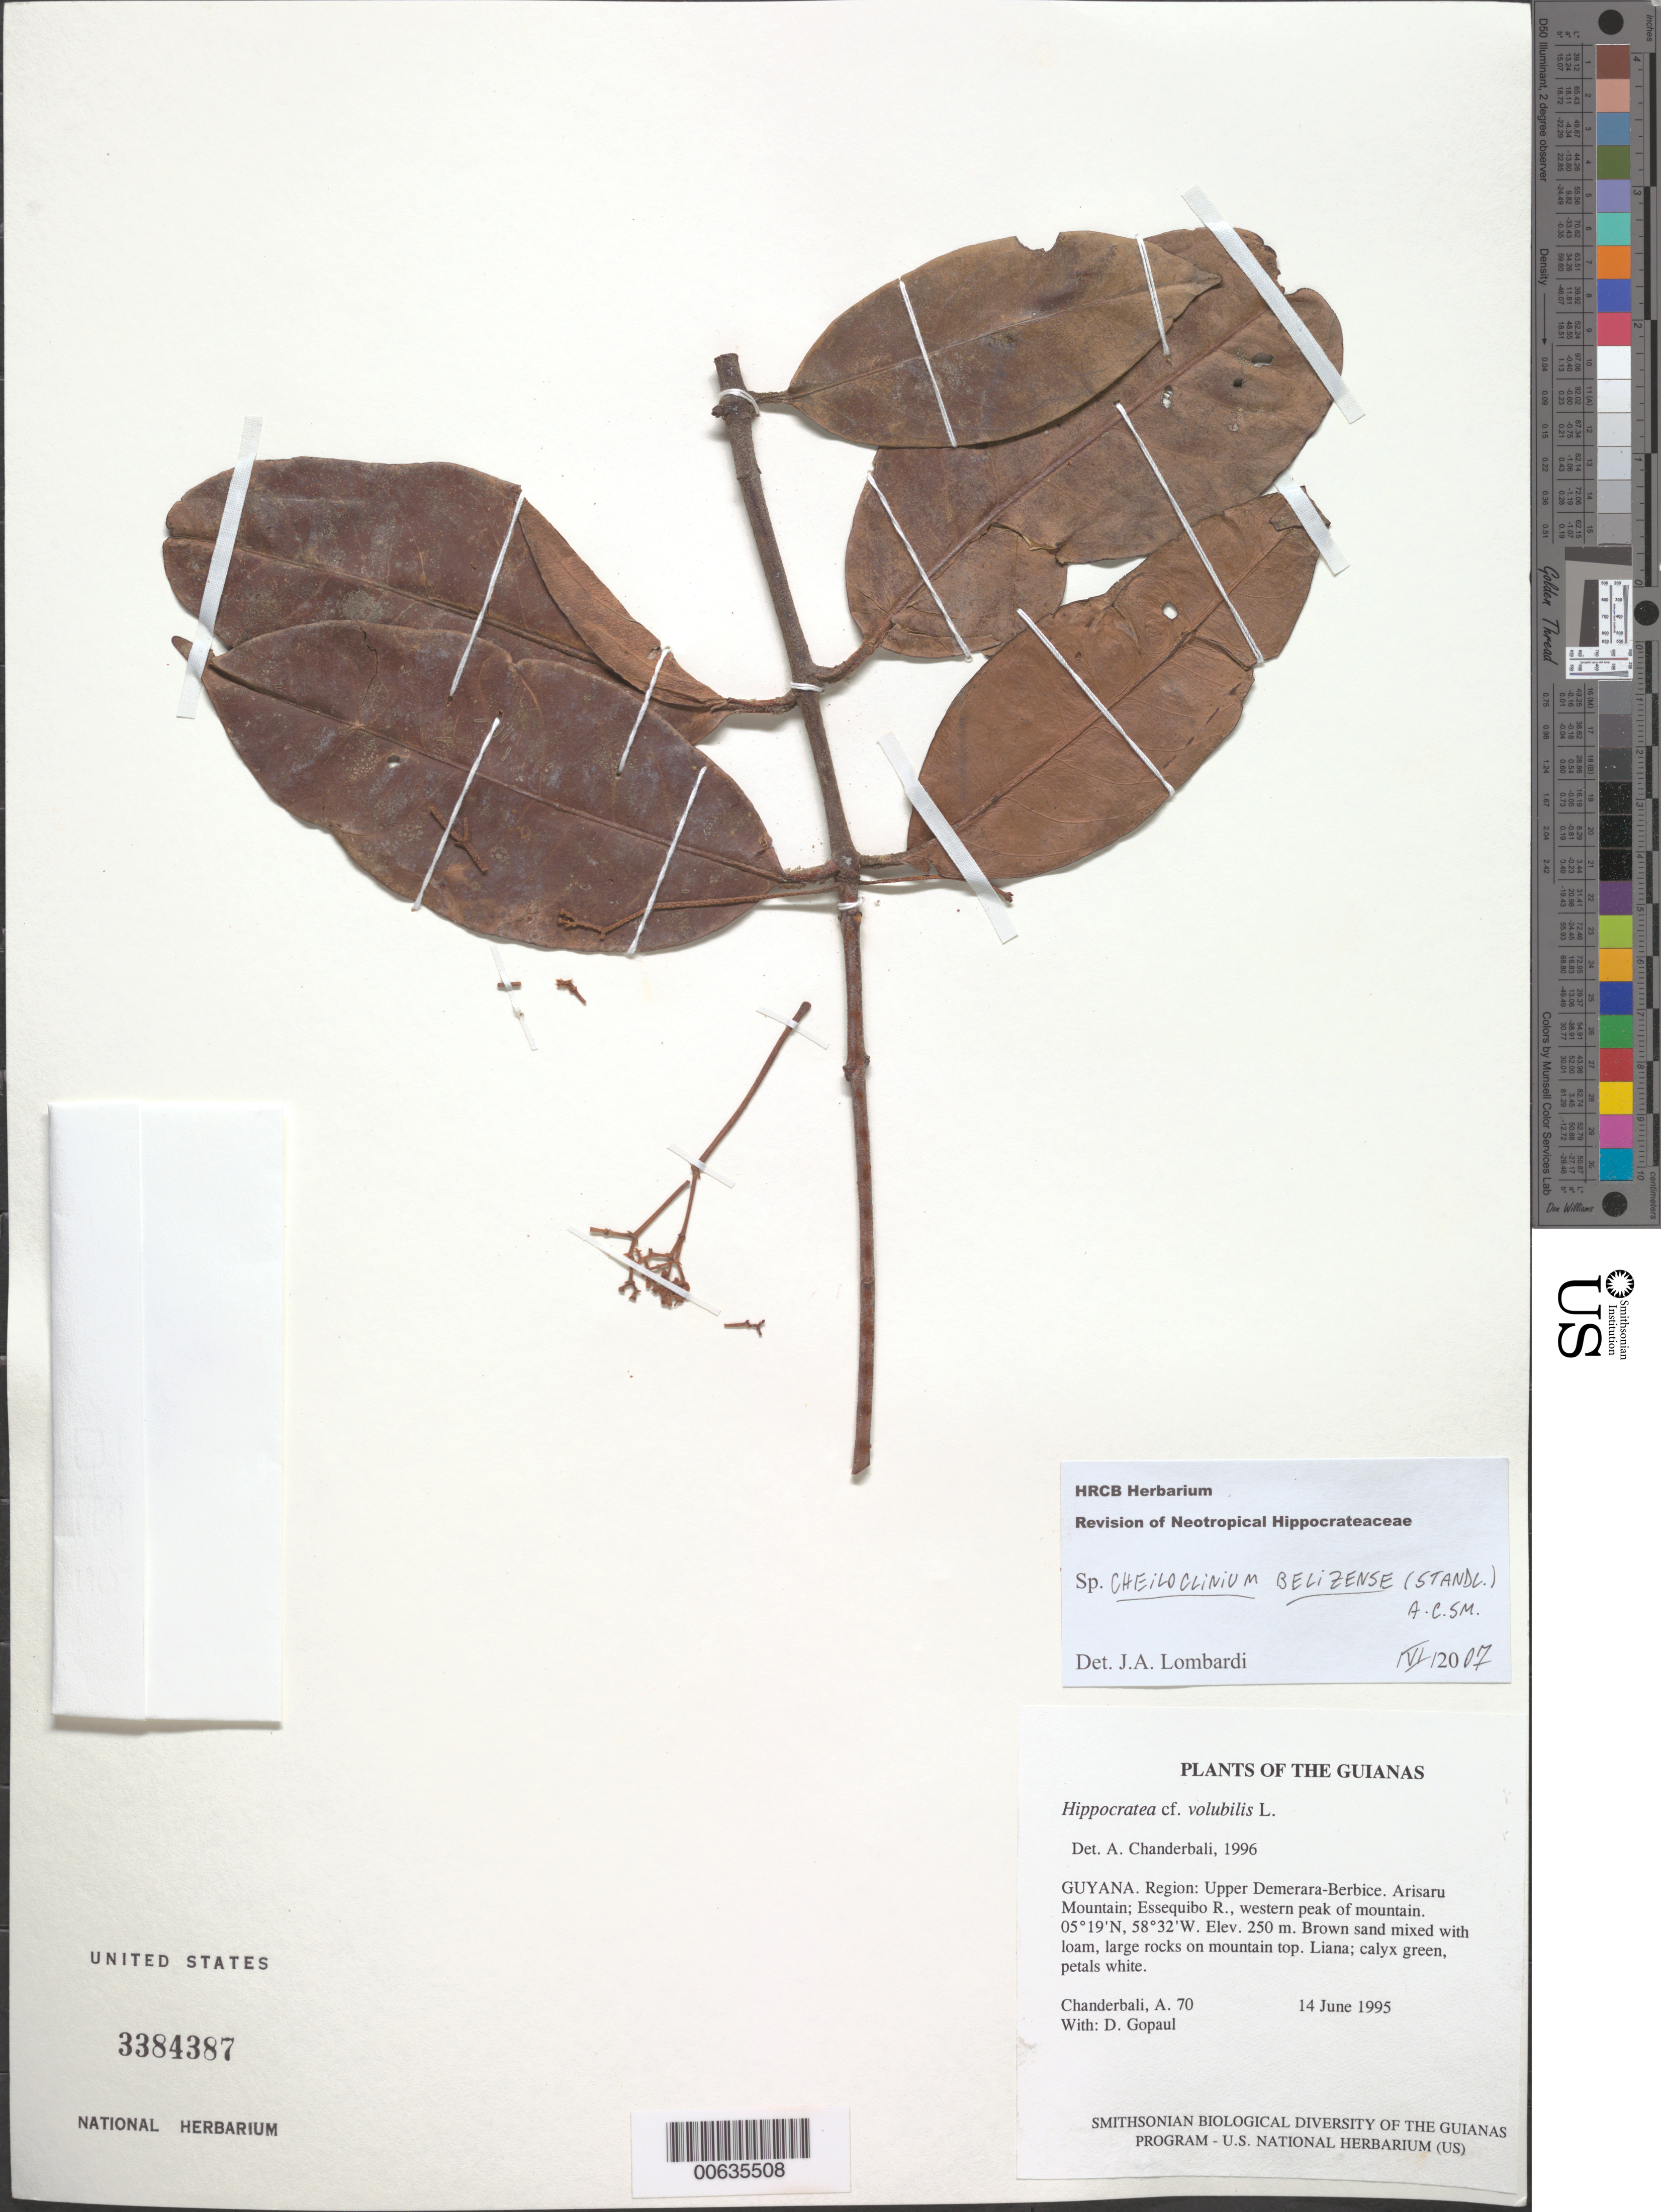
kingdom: Plantae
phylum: Tracheophyta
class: Magnoliopsida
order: Celastrales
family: Celastraceae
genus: Cheiloclinium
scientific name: Cheiloclinium belizense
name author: (Standl.) A.C. Sm.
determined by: Lombardi, Julio A.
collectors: A. S. Chanderbali & D. Gopaul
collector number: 0070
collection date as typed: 14 June 1995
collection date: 1995-06-14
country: Guyana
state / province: U. Demerara-Berbice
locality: Arisaru Mountain; Essequibo R., western peak of mountain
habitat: Brown sand mixed with loam, large rocks on mountain top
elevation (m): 250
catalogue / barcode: US 3384387